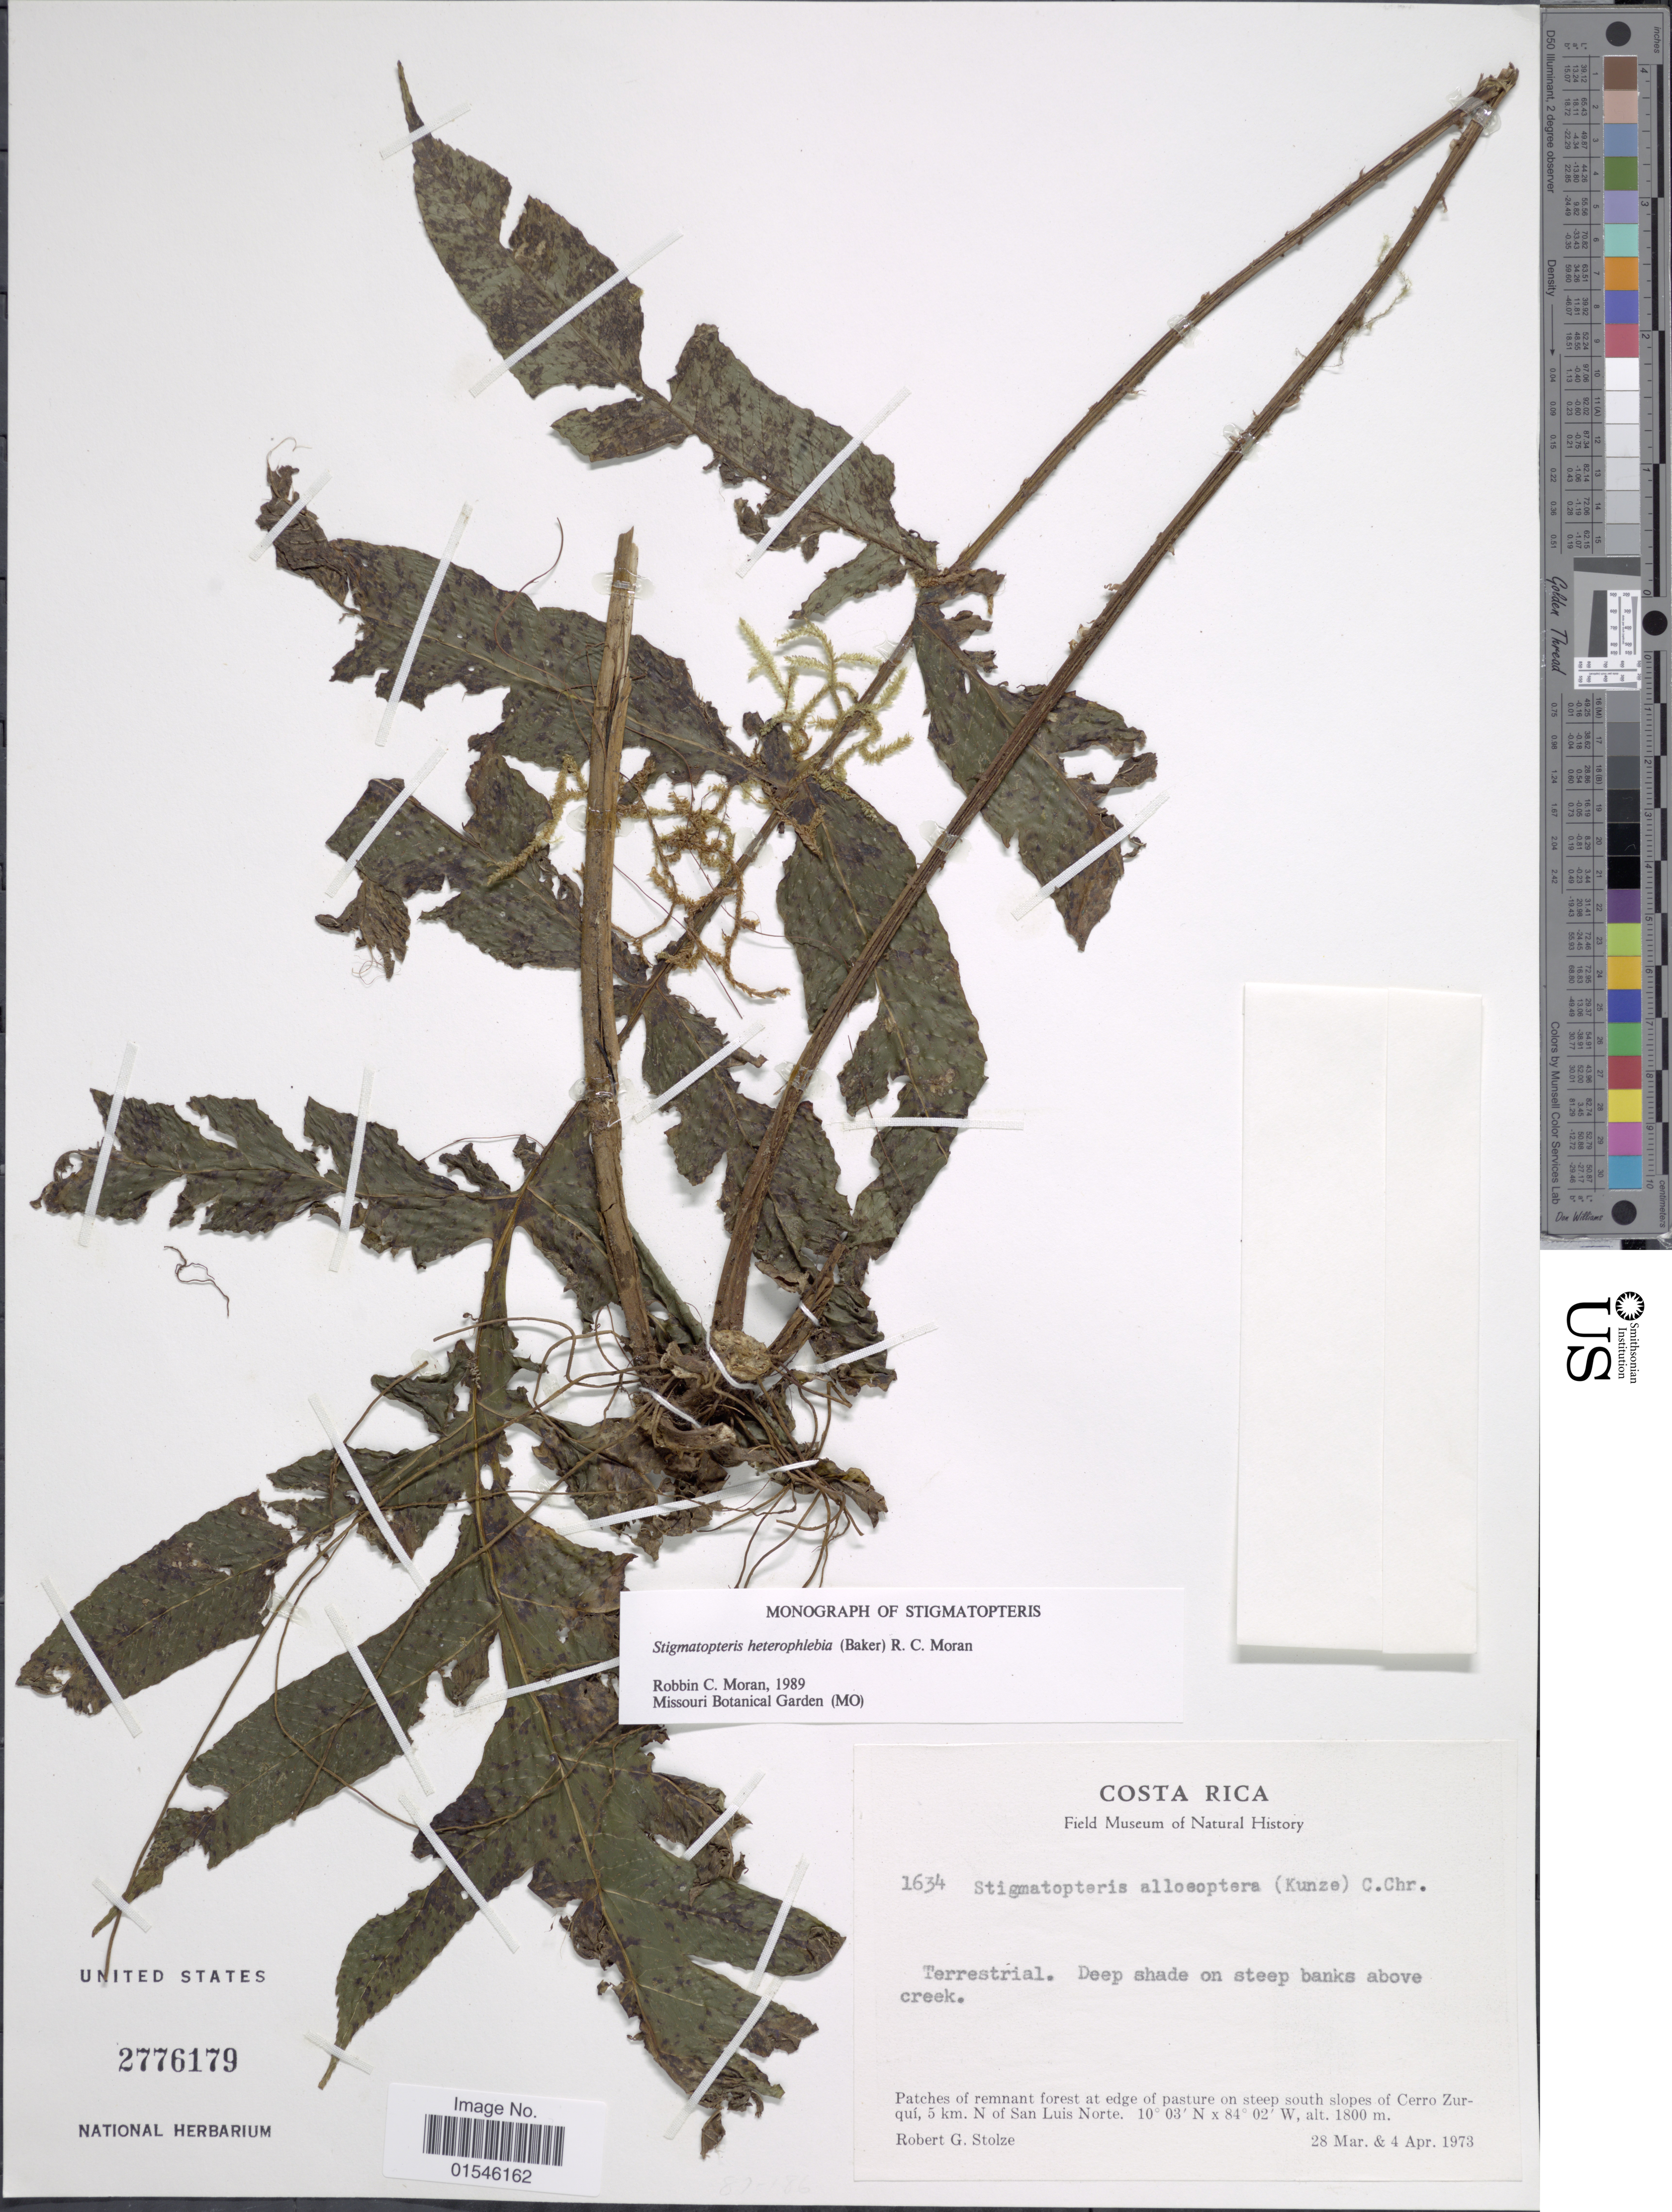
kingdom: Plantae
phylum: Tracheophyta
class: Polypodiopsida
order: Polypodiales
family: Dryopteridaceae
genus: Stigmatopteris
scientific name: Stigmatopteris heterophlebia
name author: (Baker) R.C. Moran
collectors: R. G. Stolze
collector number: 1634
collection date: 1973-03-28/1973-04-04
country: Costa Rica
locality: Pathces of remnant forest at edge of pasture on steep south slopes of Cerro Zurquí, 5 km. n of San Luis Norte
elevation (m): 1800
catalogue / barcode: US 2776179